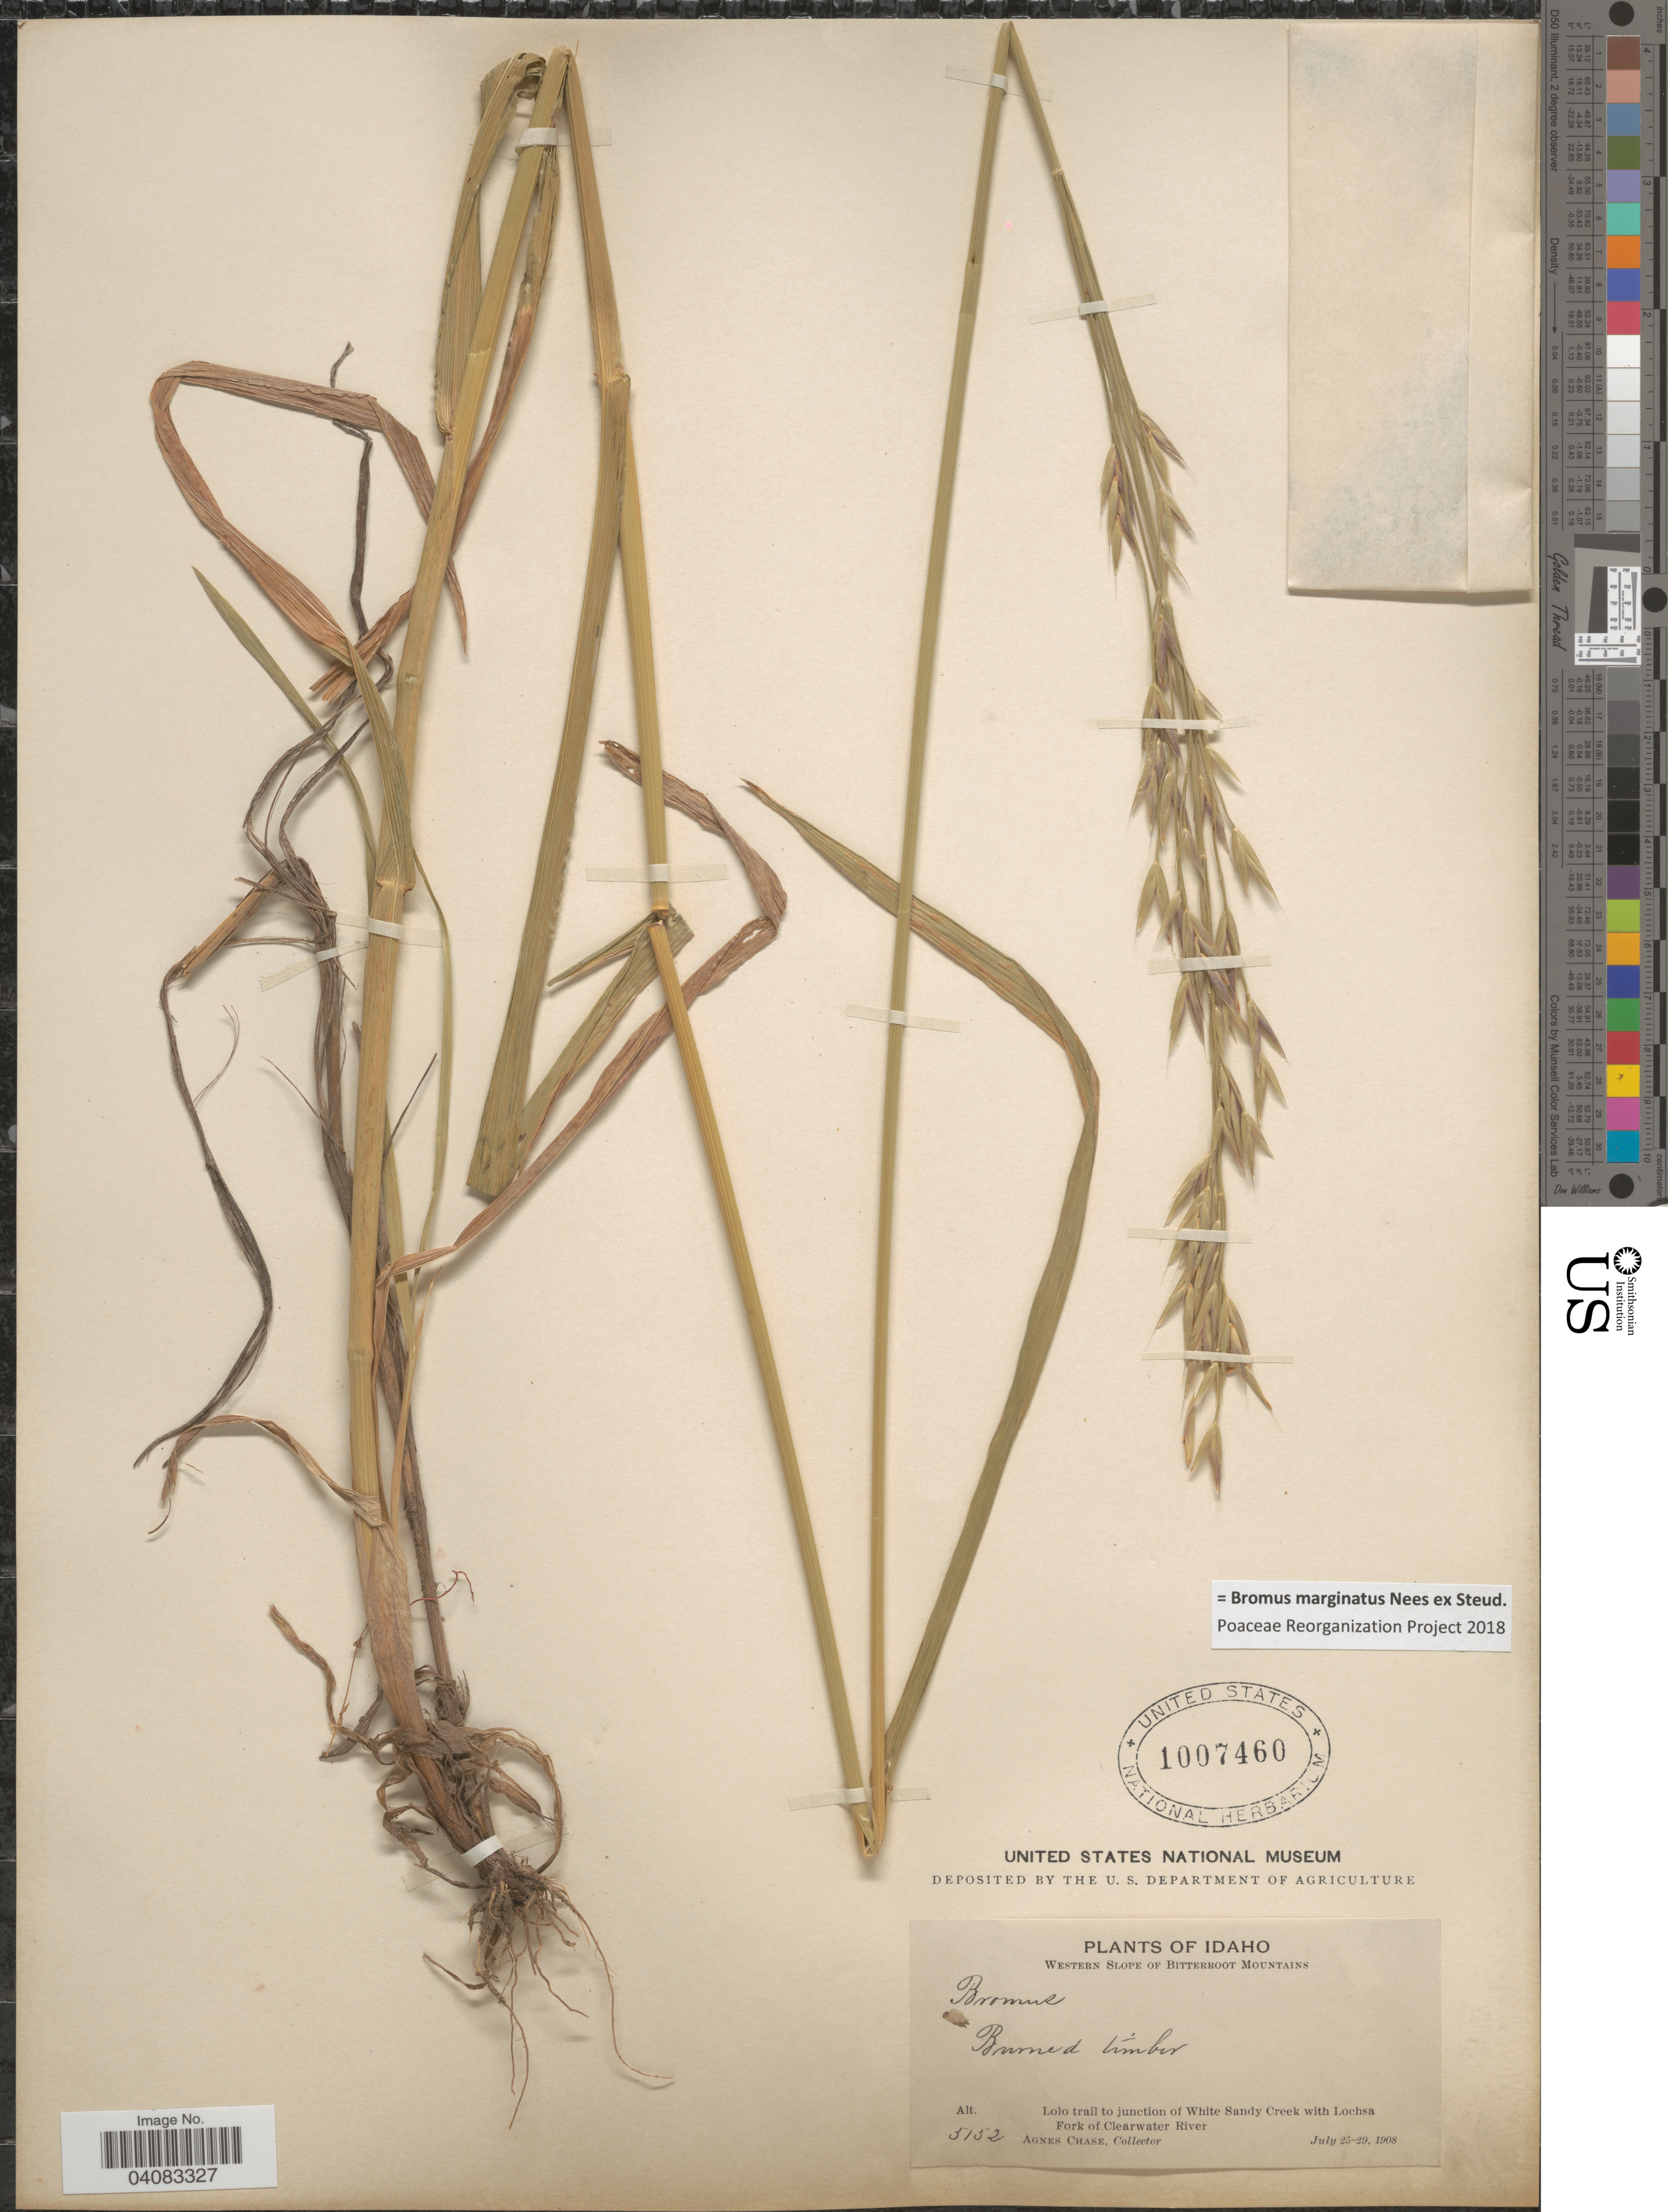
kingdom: Plantae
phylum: Tracheophyta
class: Liliopsida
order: Poales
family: Poaceae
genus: Bromus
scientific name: Bromus marginatus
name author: Nees ex Steud.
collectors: A. Chase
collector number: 5152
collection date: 1908-07-25/1908-07-29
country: United States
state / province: Idaho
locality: Western slope of Bitterroot Mountains. Lolo trail to junction of White Sandy Creek with Lochsa Fork of Clearwater River.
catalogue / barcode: US 1007460